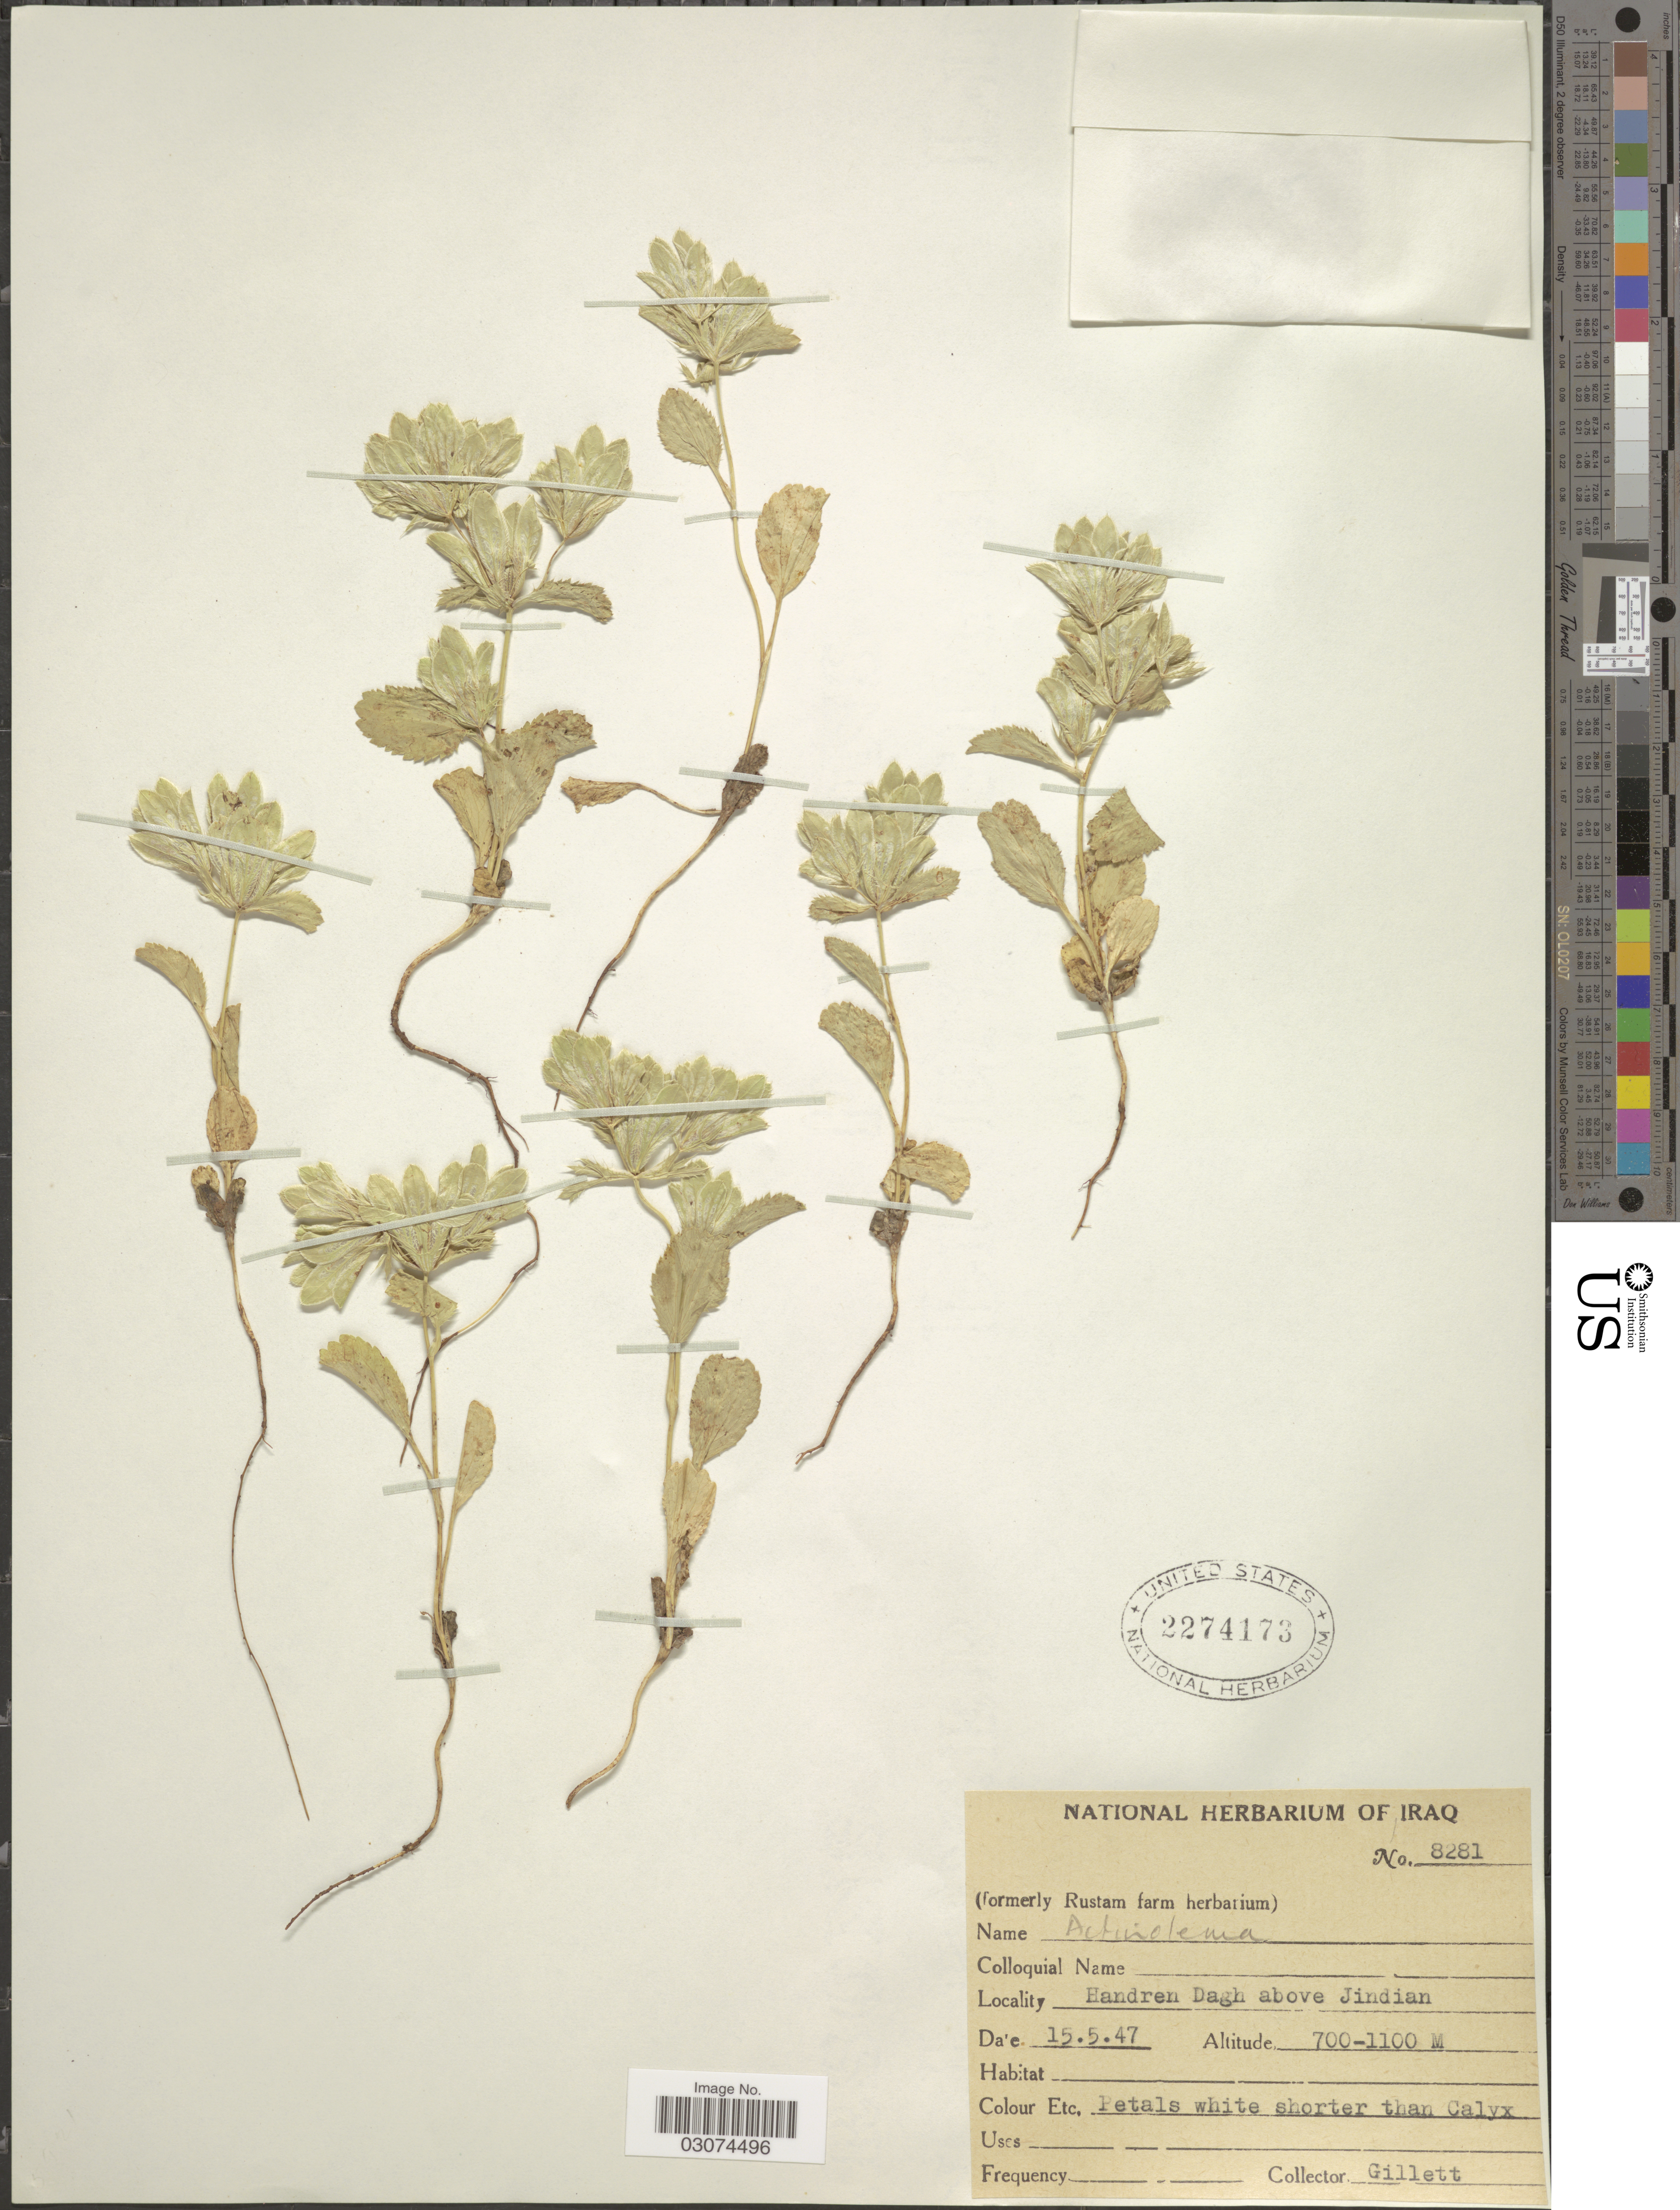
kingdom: Plantae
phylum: Tracheophyta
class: Magnoliopsida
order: Apiales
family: Apiaceae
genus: Actinolema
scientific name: Actinolema sp.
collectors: Gillett, --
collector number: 8281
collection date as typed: Transcribed d/m/y: 15/5/47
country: Iraq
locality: Handren Dagh above Jindian.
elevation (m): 700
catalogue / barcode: US 2274173